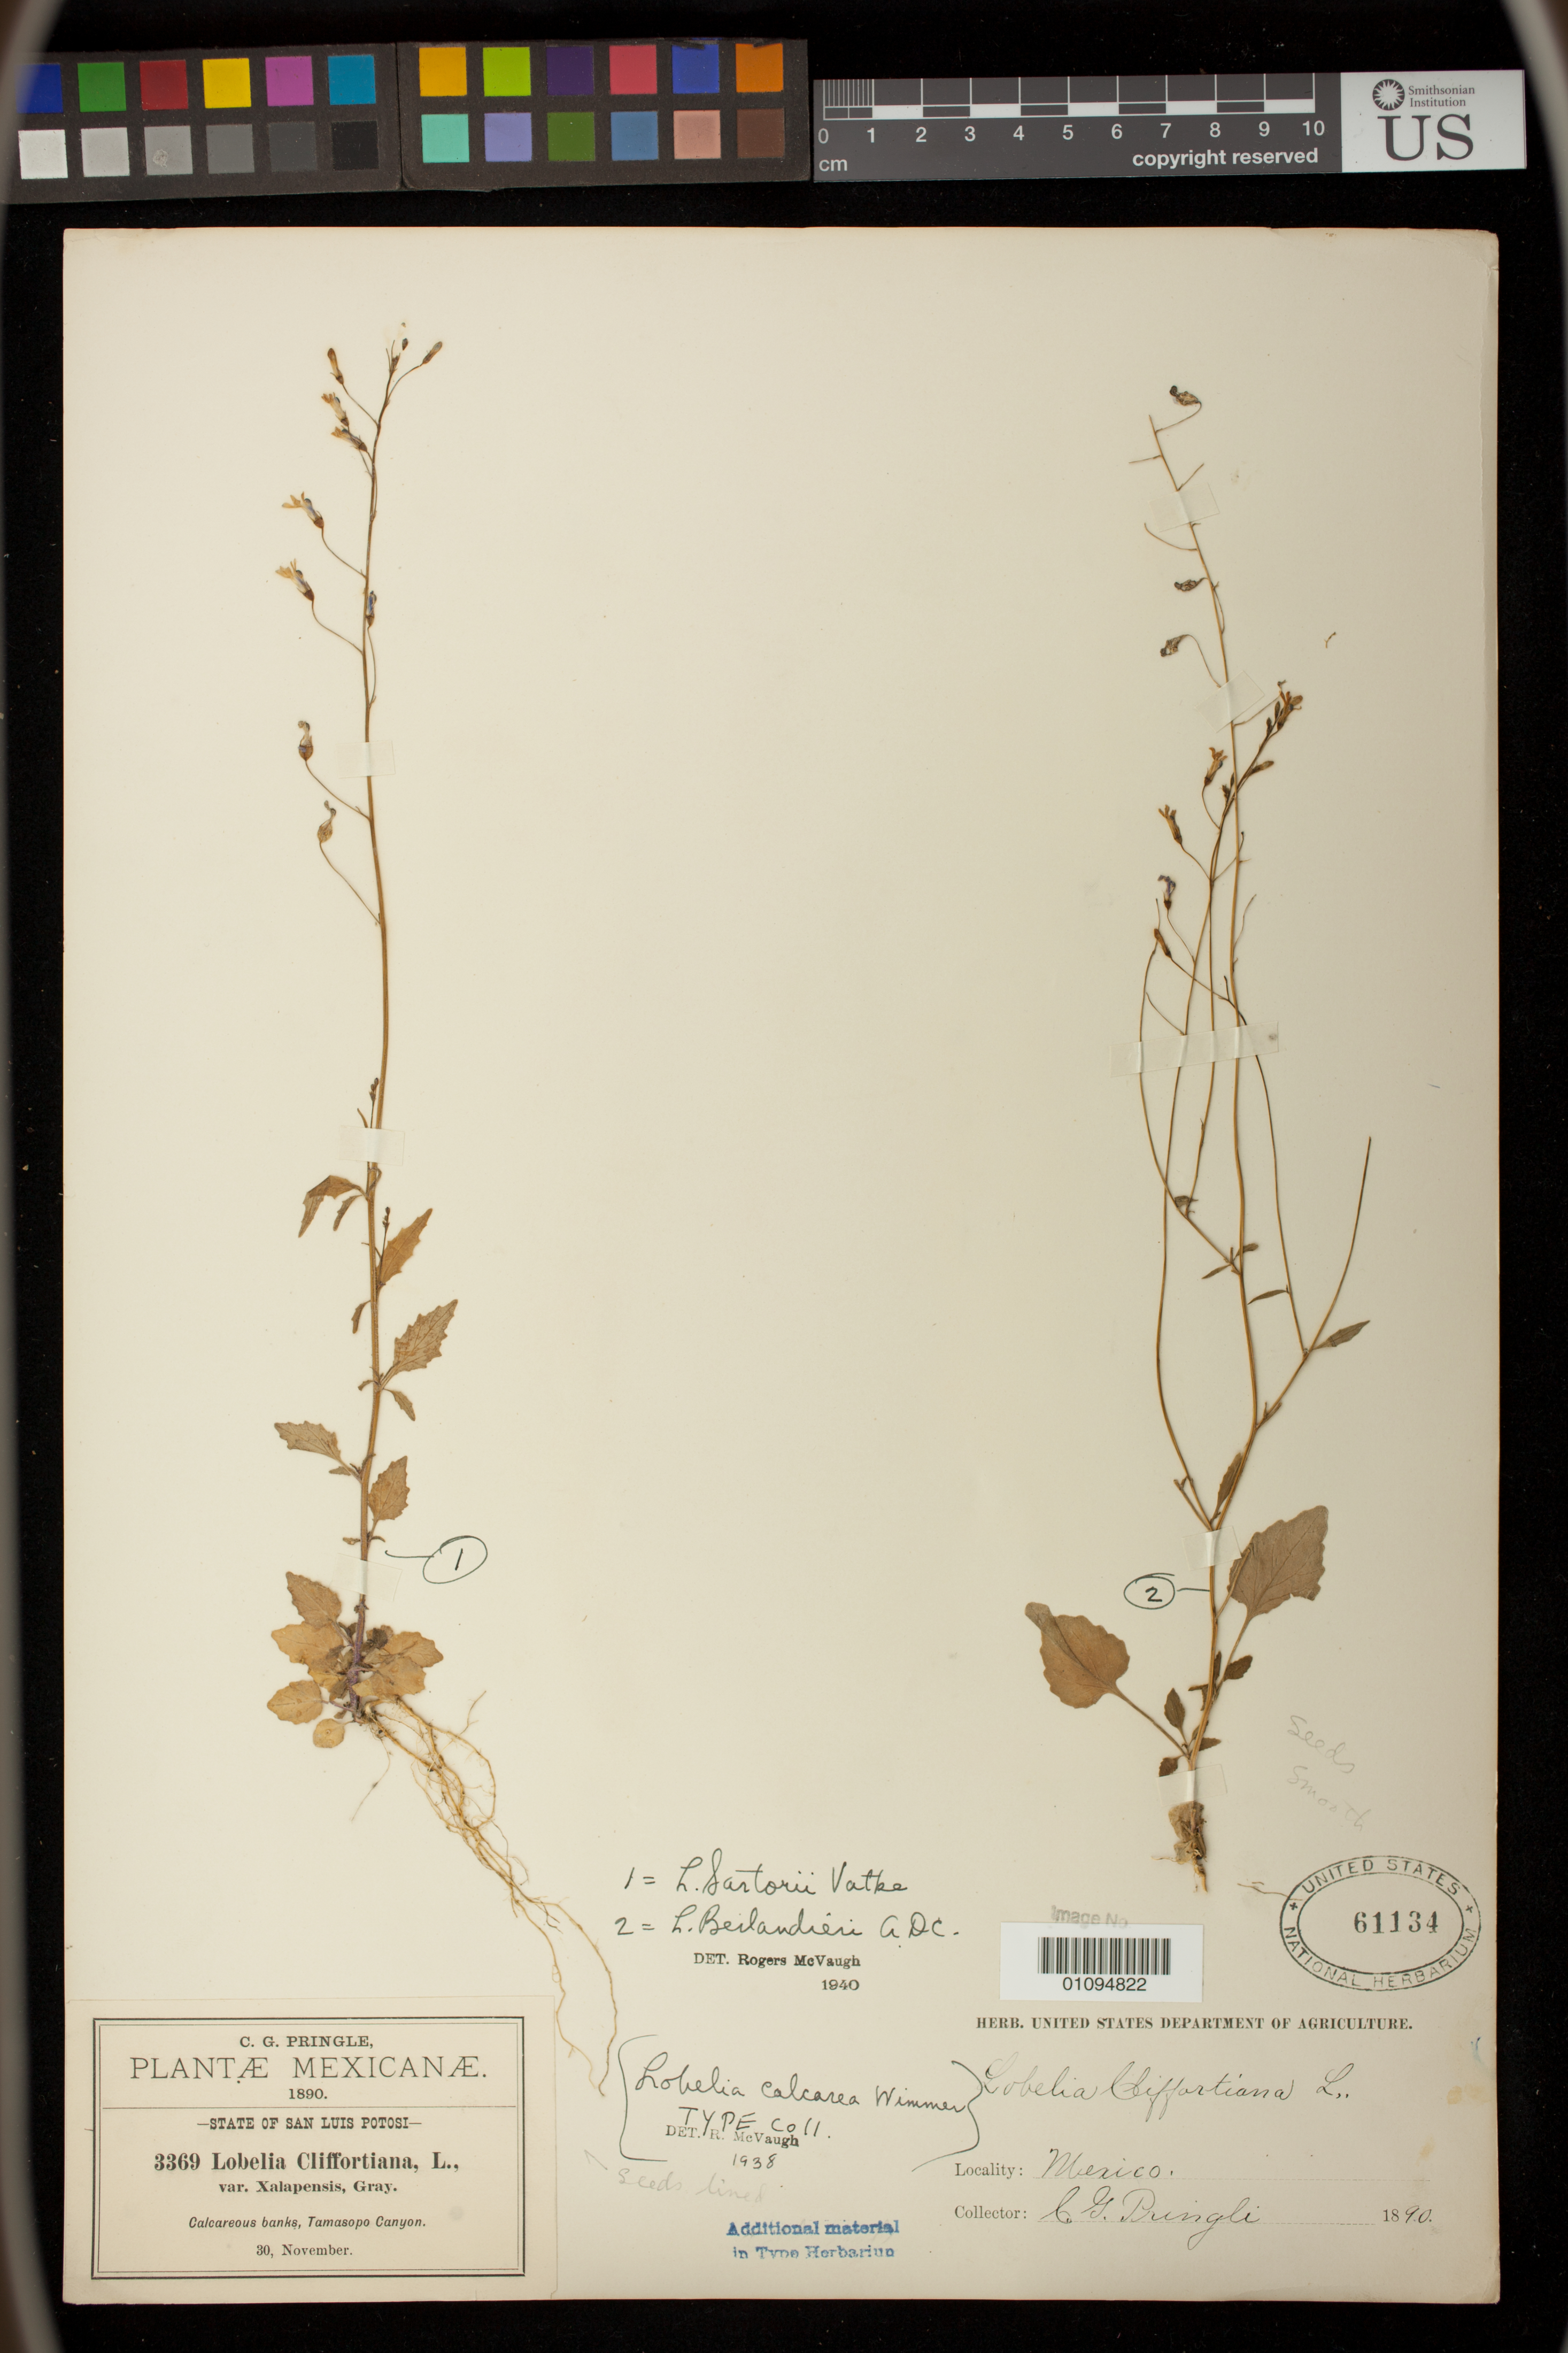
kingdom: Plantae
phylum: Tracheophyta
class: Magnoliopsida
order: Asterales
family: Campanulaceae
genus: Lobelia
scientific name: Lobelia calcarea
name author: E. Wimm.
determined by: McVaugh, R.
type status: Syntype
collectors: C. G. Pringle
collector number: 3369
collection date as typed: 30 Nov 1890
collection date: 1890-11-30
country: Mexico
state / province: San Luis Potosi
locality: Calcareous banks, Tamasopo Canyon.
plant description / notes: As determined by R. McVaugh (1940), two different taxa mounted on same sheet; Lobelia berlandieri A.DC. mounted on right-hand side, Lobelia sartorii Vatke on left-hand side.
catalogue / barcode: US 61134